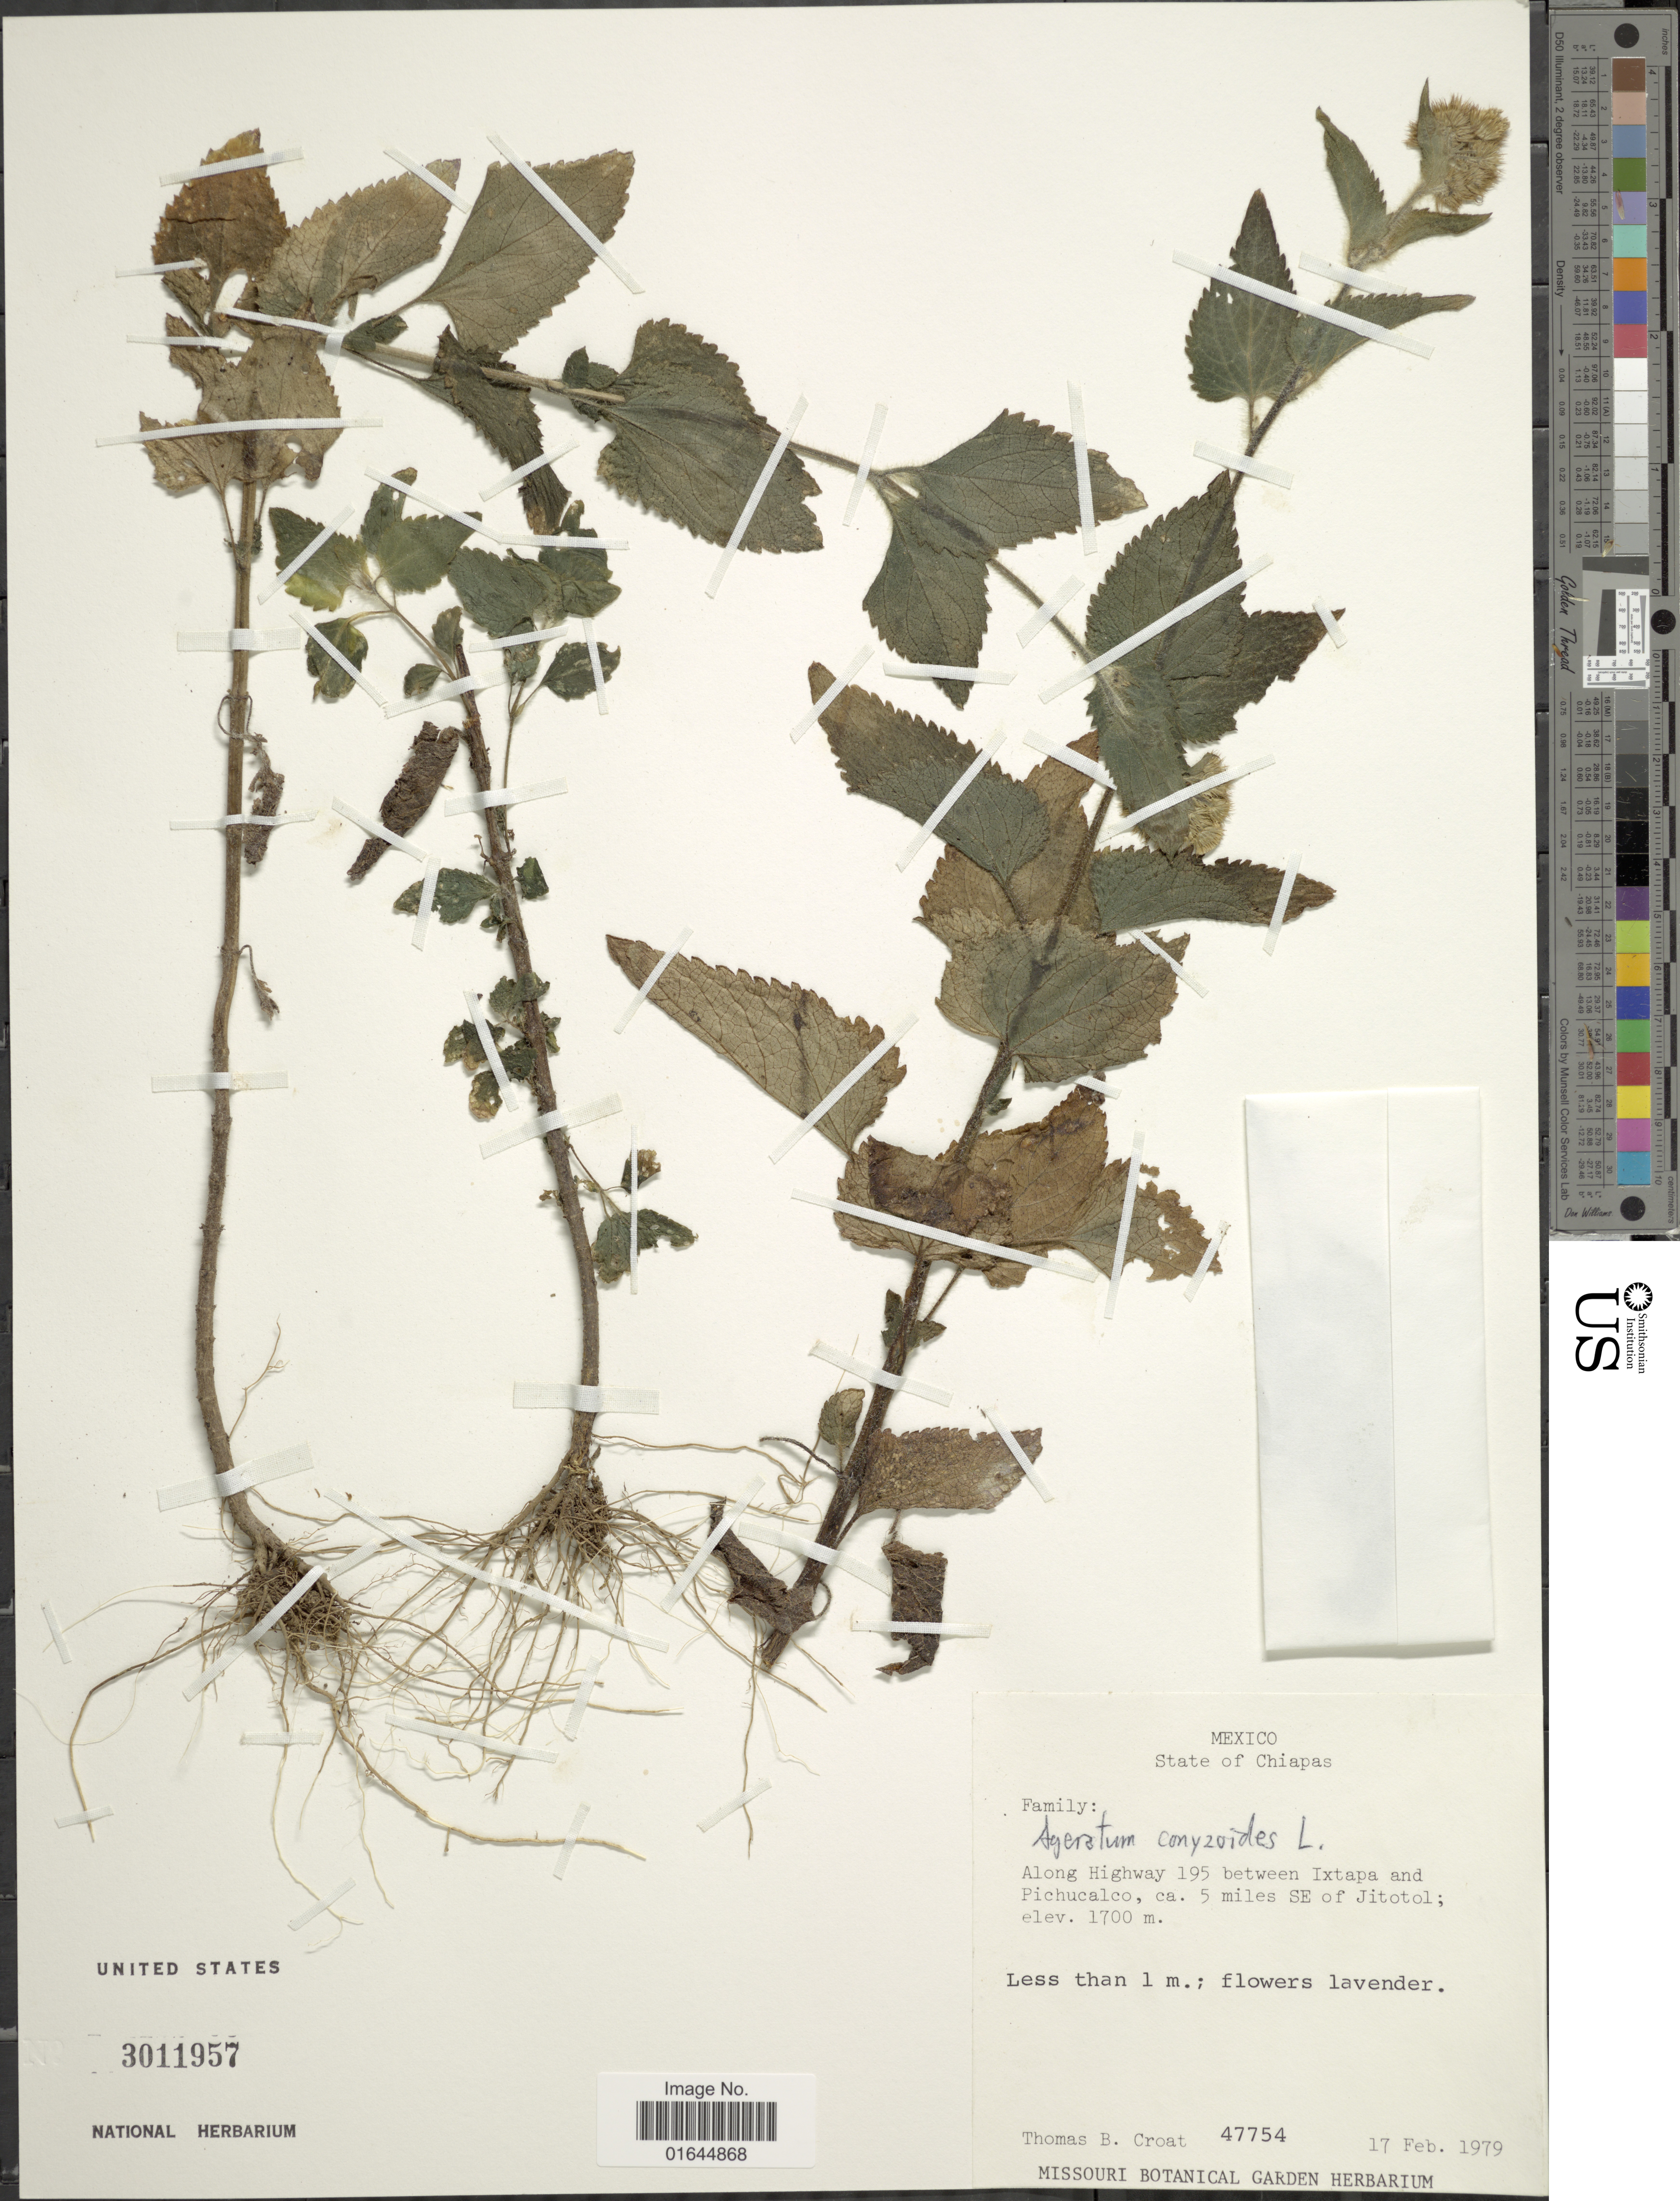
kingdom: Plantae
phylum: Tracheophyta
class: Magnoliopsida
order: Asterales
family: Asteraceae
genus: Ageratum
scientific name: Ageratum houstonianum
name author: Mill.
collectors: T. B. Croat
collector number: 47754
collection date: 1979-02-17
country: Mexico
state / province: Chiapas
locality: Mexico, State of Chiapas, along highway 195 between Ixtapa and Pichucalom ca. 5 miles SE of JItotol.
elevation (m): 1700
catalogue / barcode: US 3011957